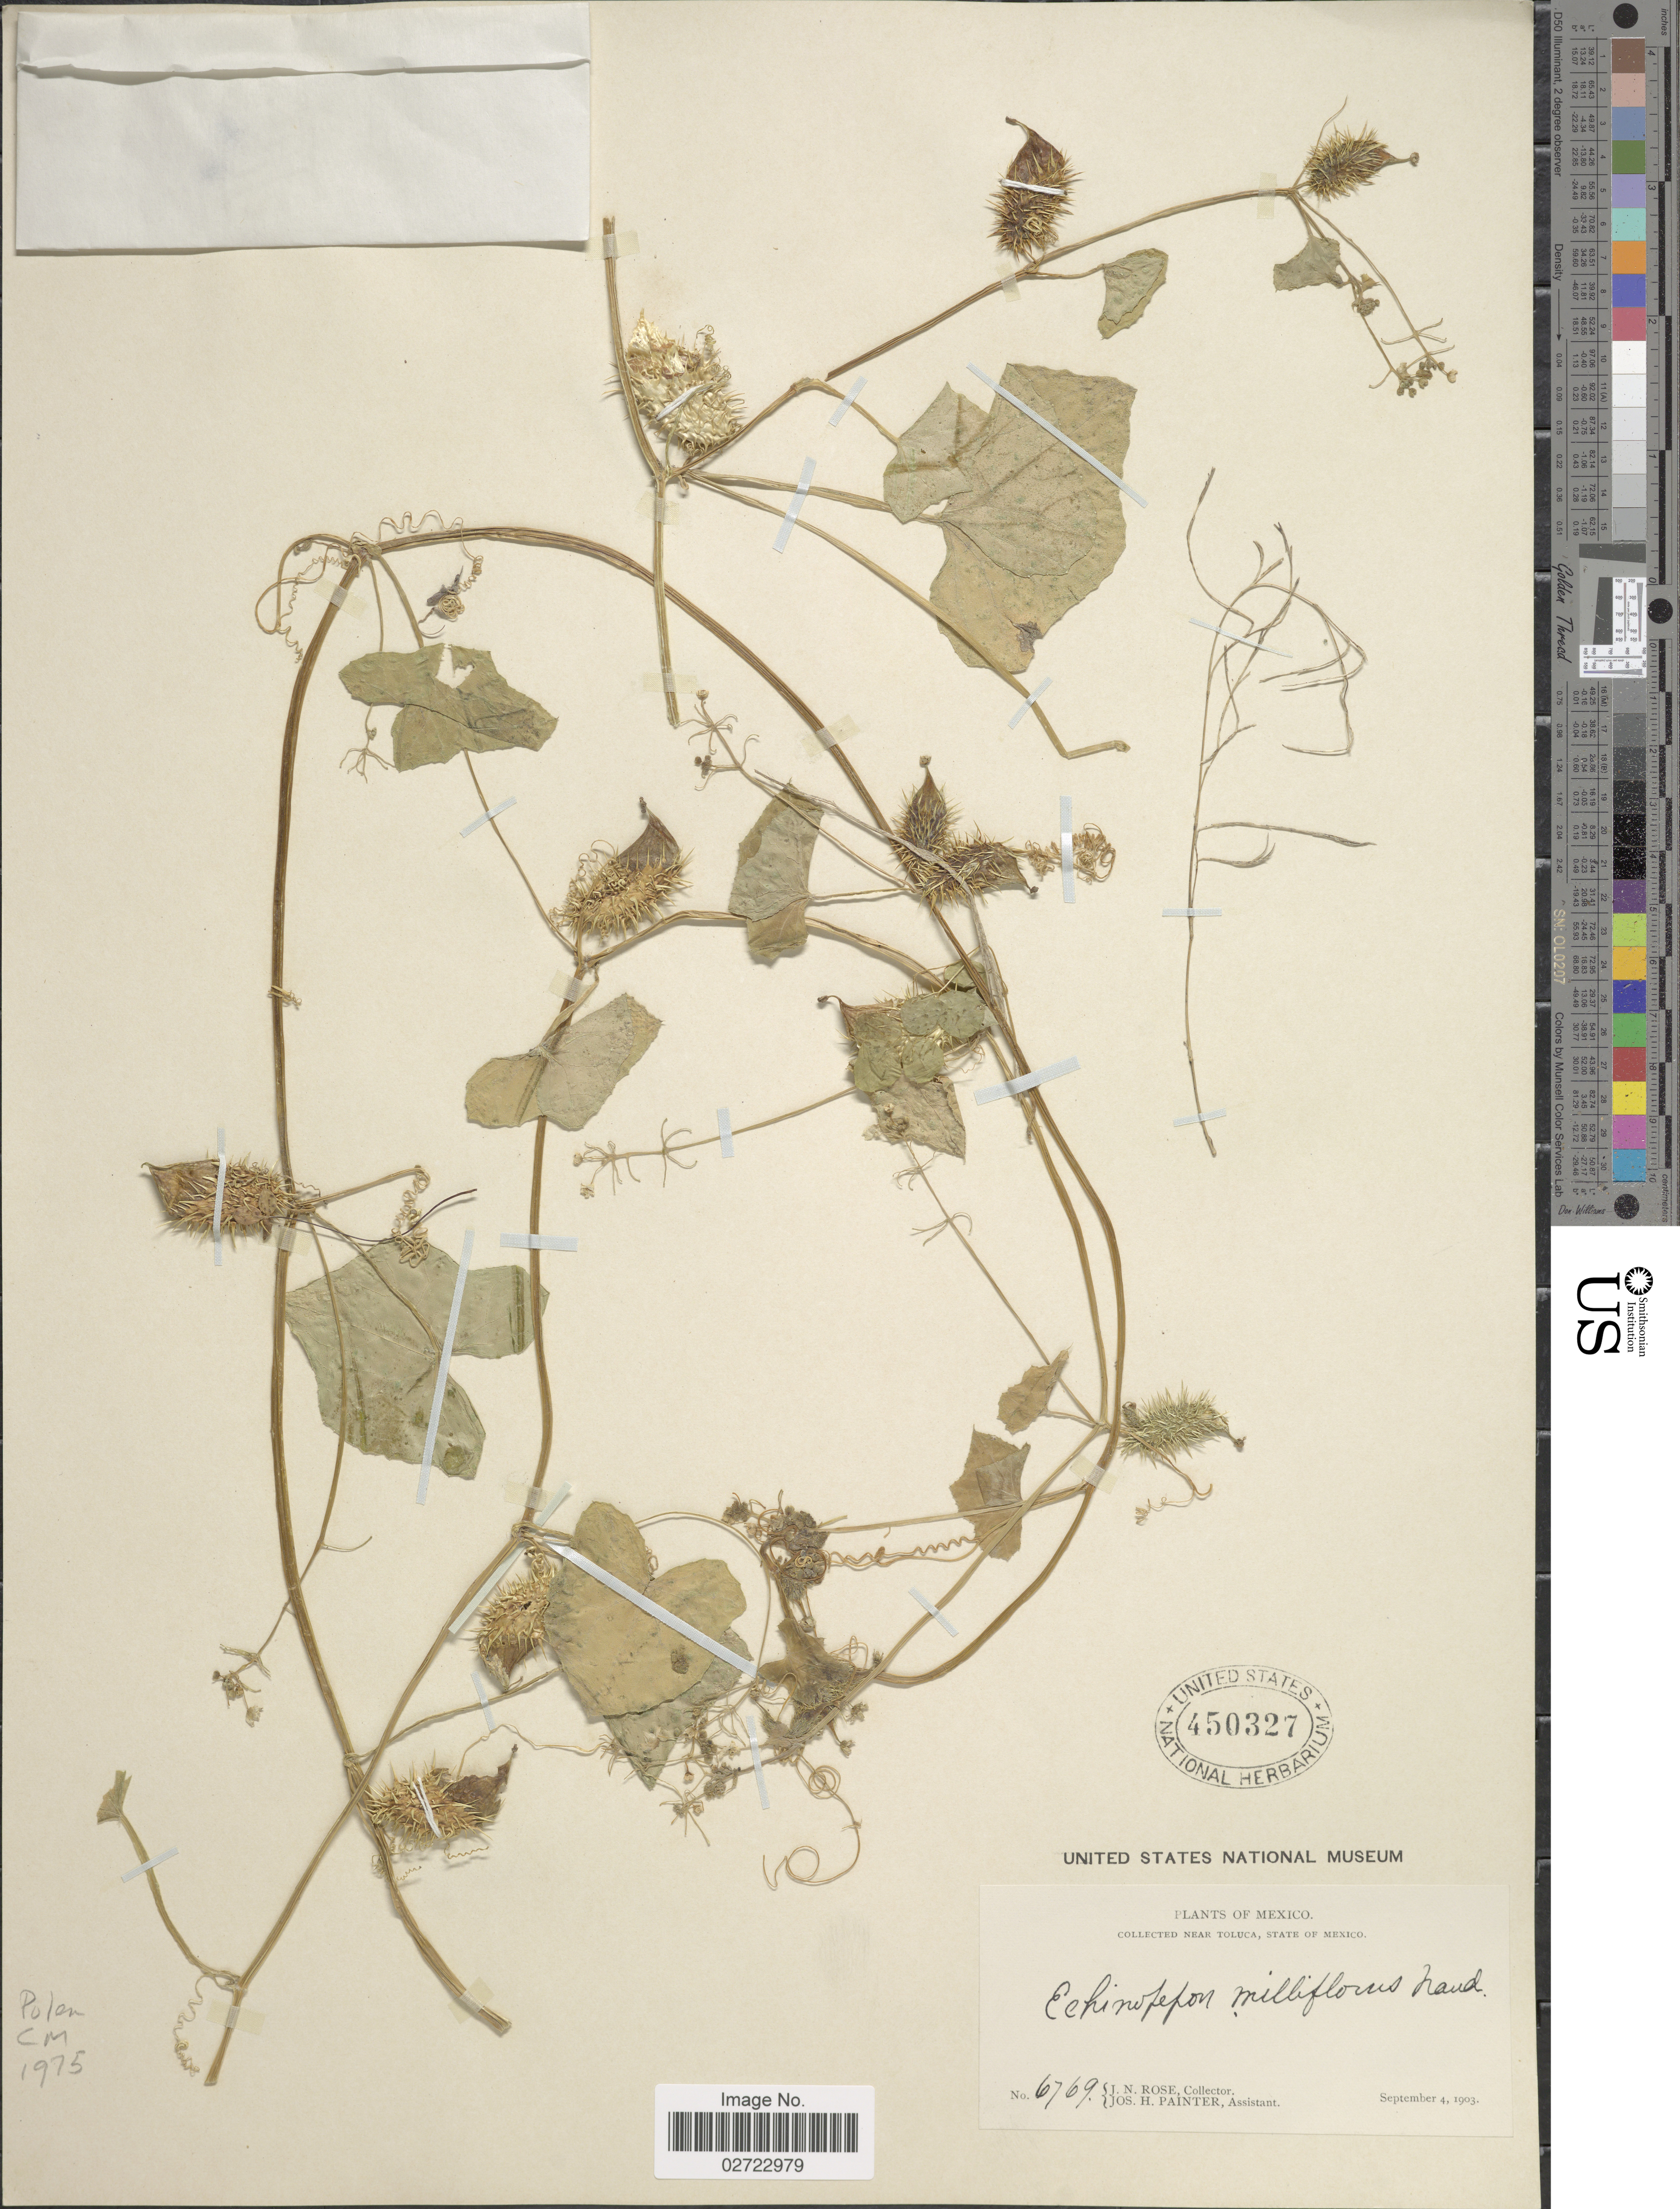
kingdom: Plantae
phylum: Tracheophyta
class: Magnoliopsida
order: Cucurbitales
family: Cucurbitaceae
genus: Echinopepon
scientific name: Echinopepon milleflorus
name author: Naudin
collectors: J. N. Rose & J. H. Painter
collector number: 6769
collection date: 1903-09-04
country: Mexico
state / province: México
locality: Near Toluca.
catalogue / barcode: US 450327